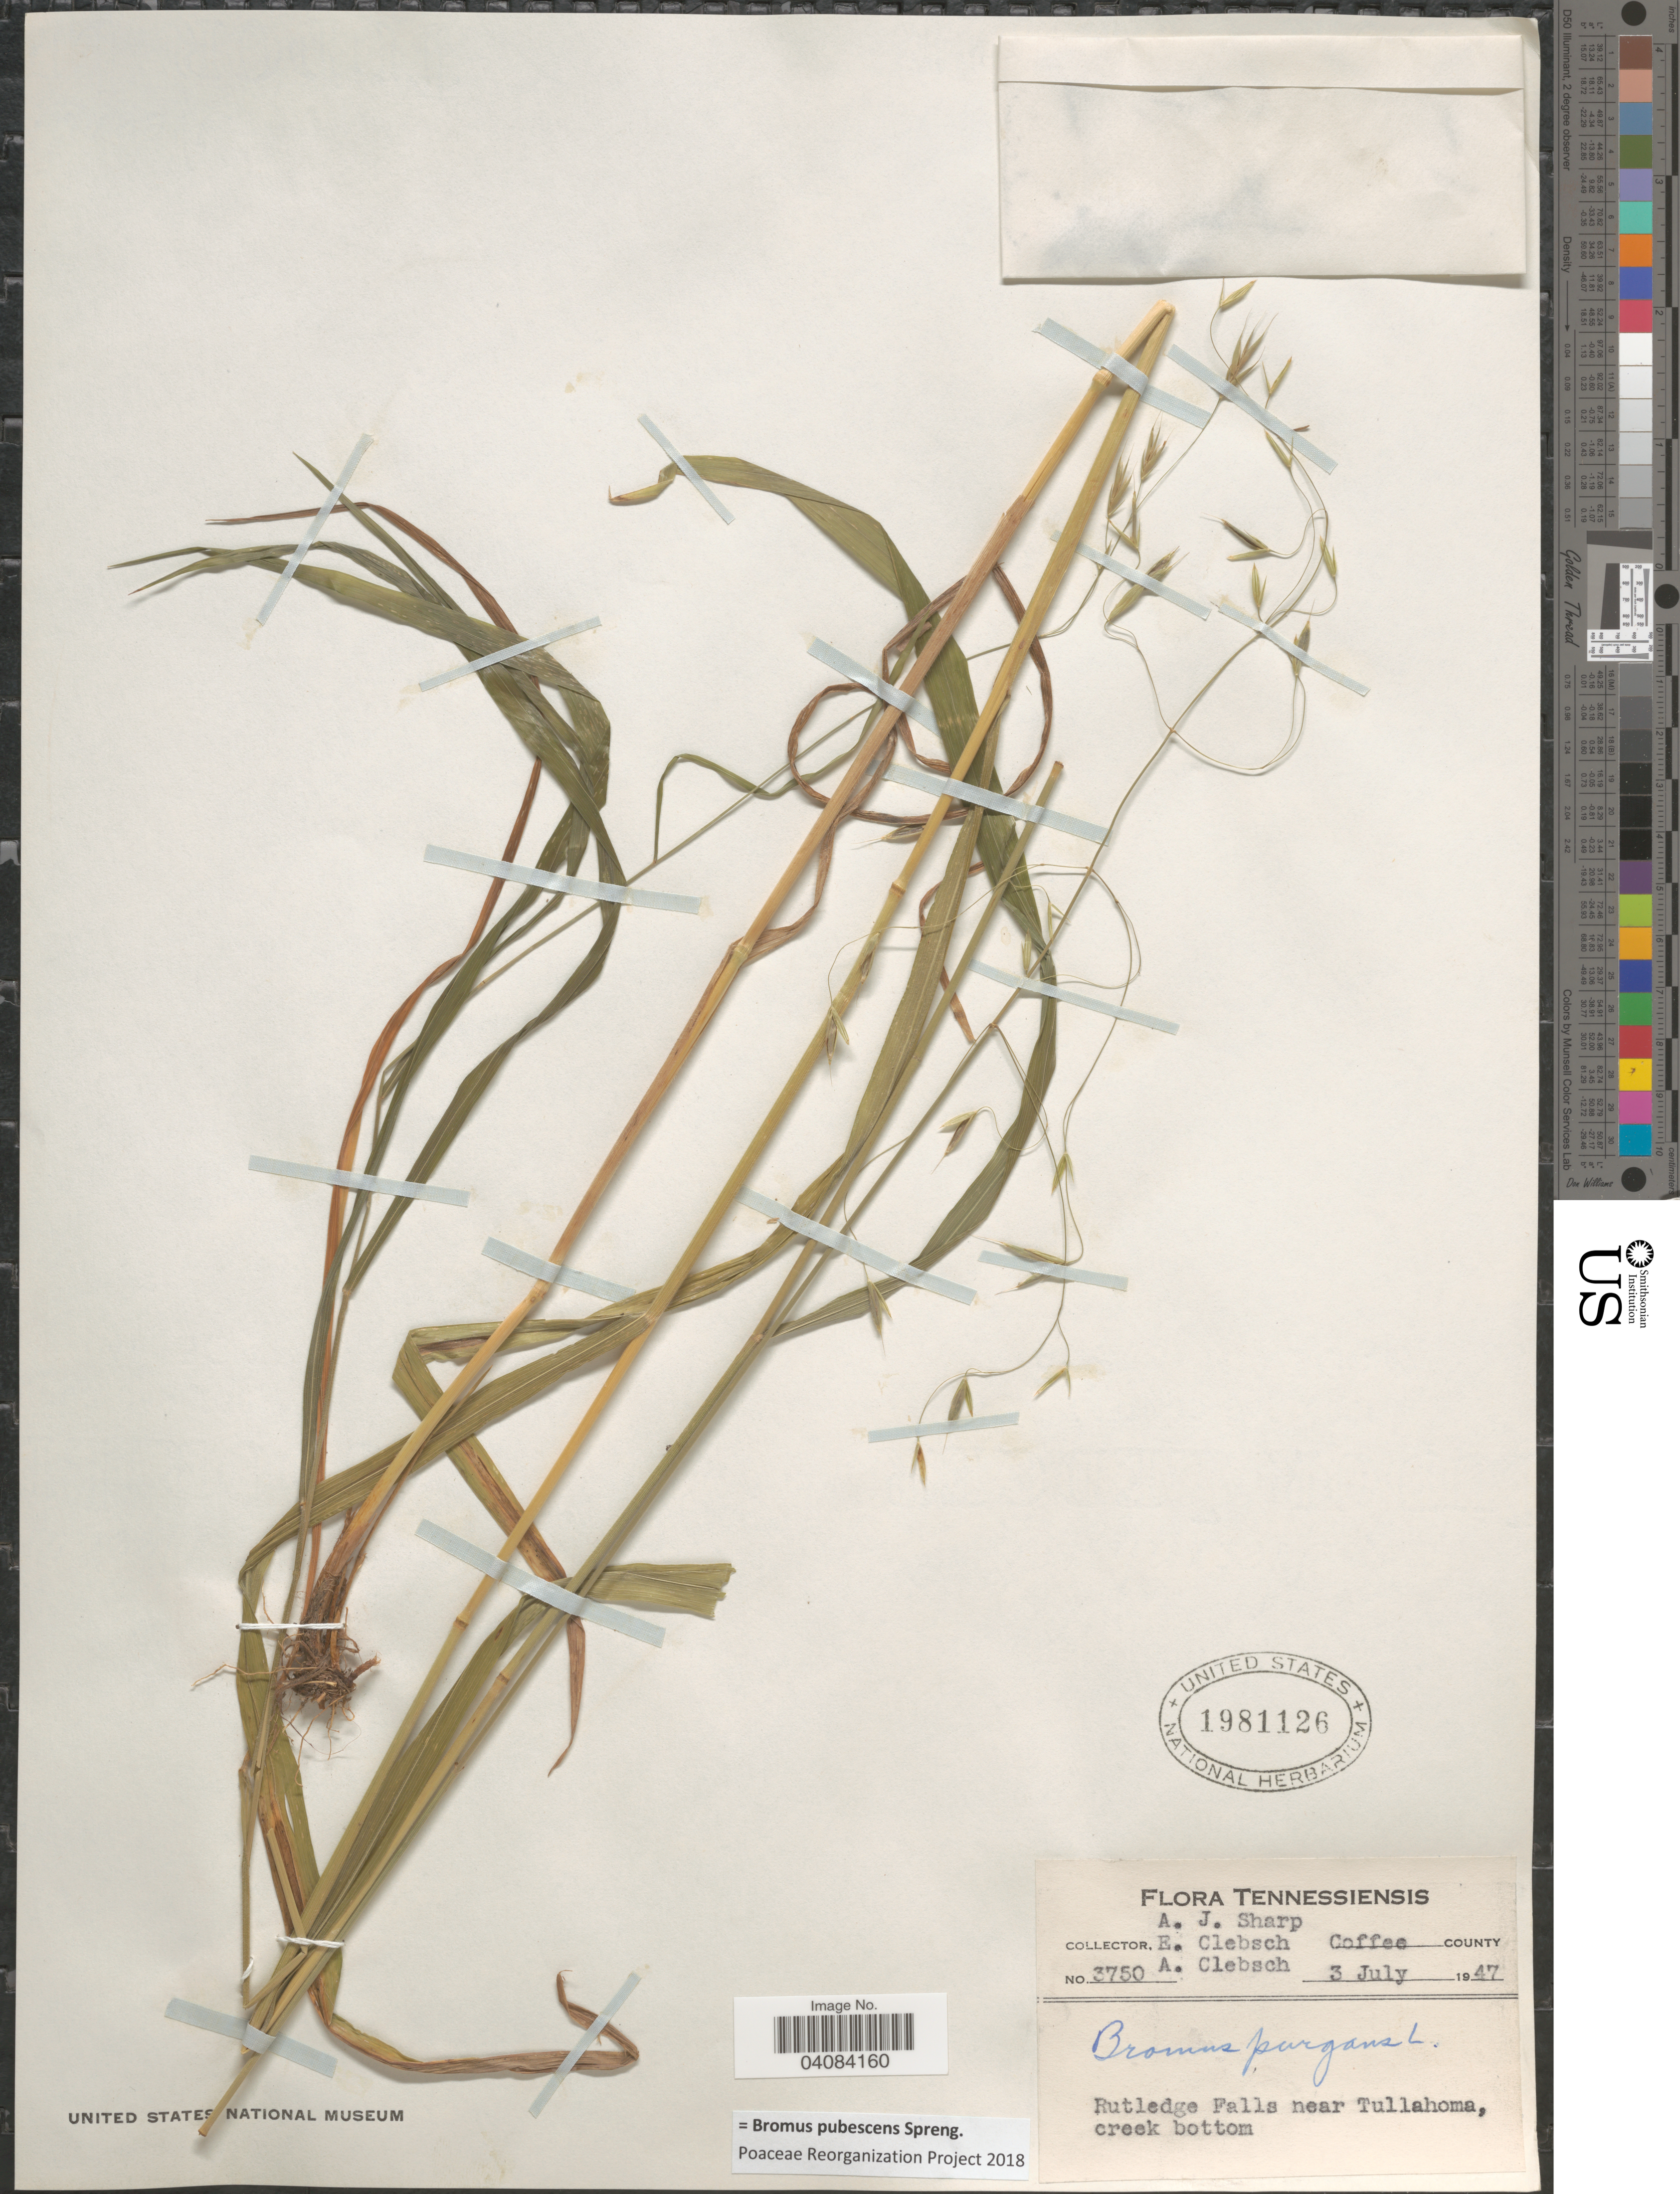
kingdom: Plantae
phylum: Tracheophyta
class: Liliopsida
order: Poales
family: Poaceae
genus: Bromus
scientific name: Bromus pubescens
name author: Muhl. ex Willd.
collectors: A. J. Sharp, E. Clebsch & A. Clebsch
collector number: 3750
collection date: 1947-07-03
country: United States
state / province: Tennessee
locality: Coffee County. Rutledge Falls near Tullahoma, creek bottom.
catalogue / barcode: US 1981126